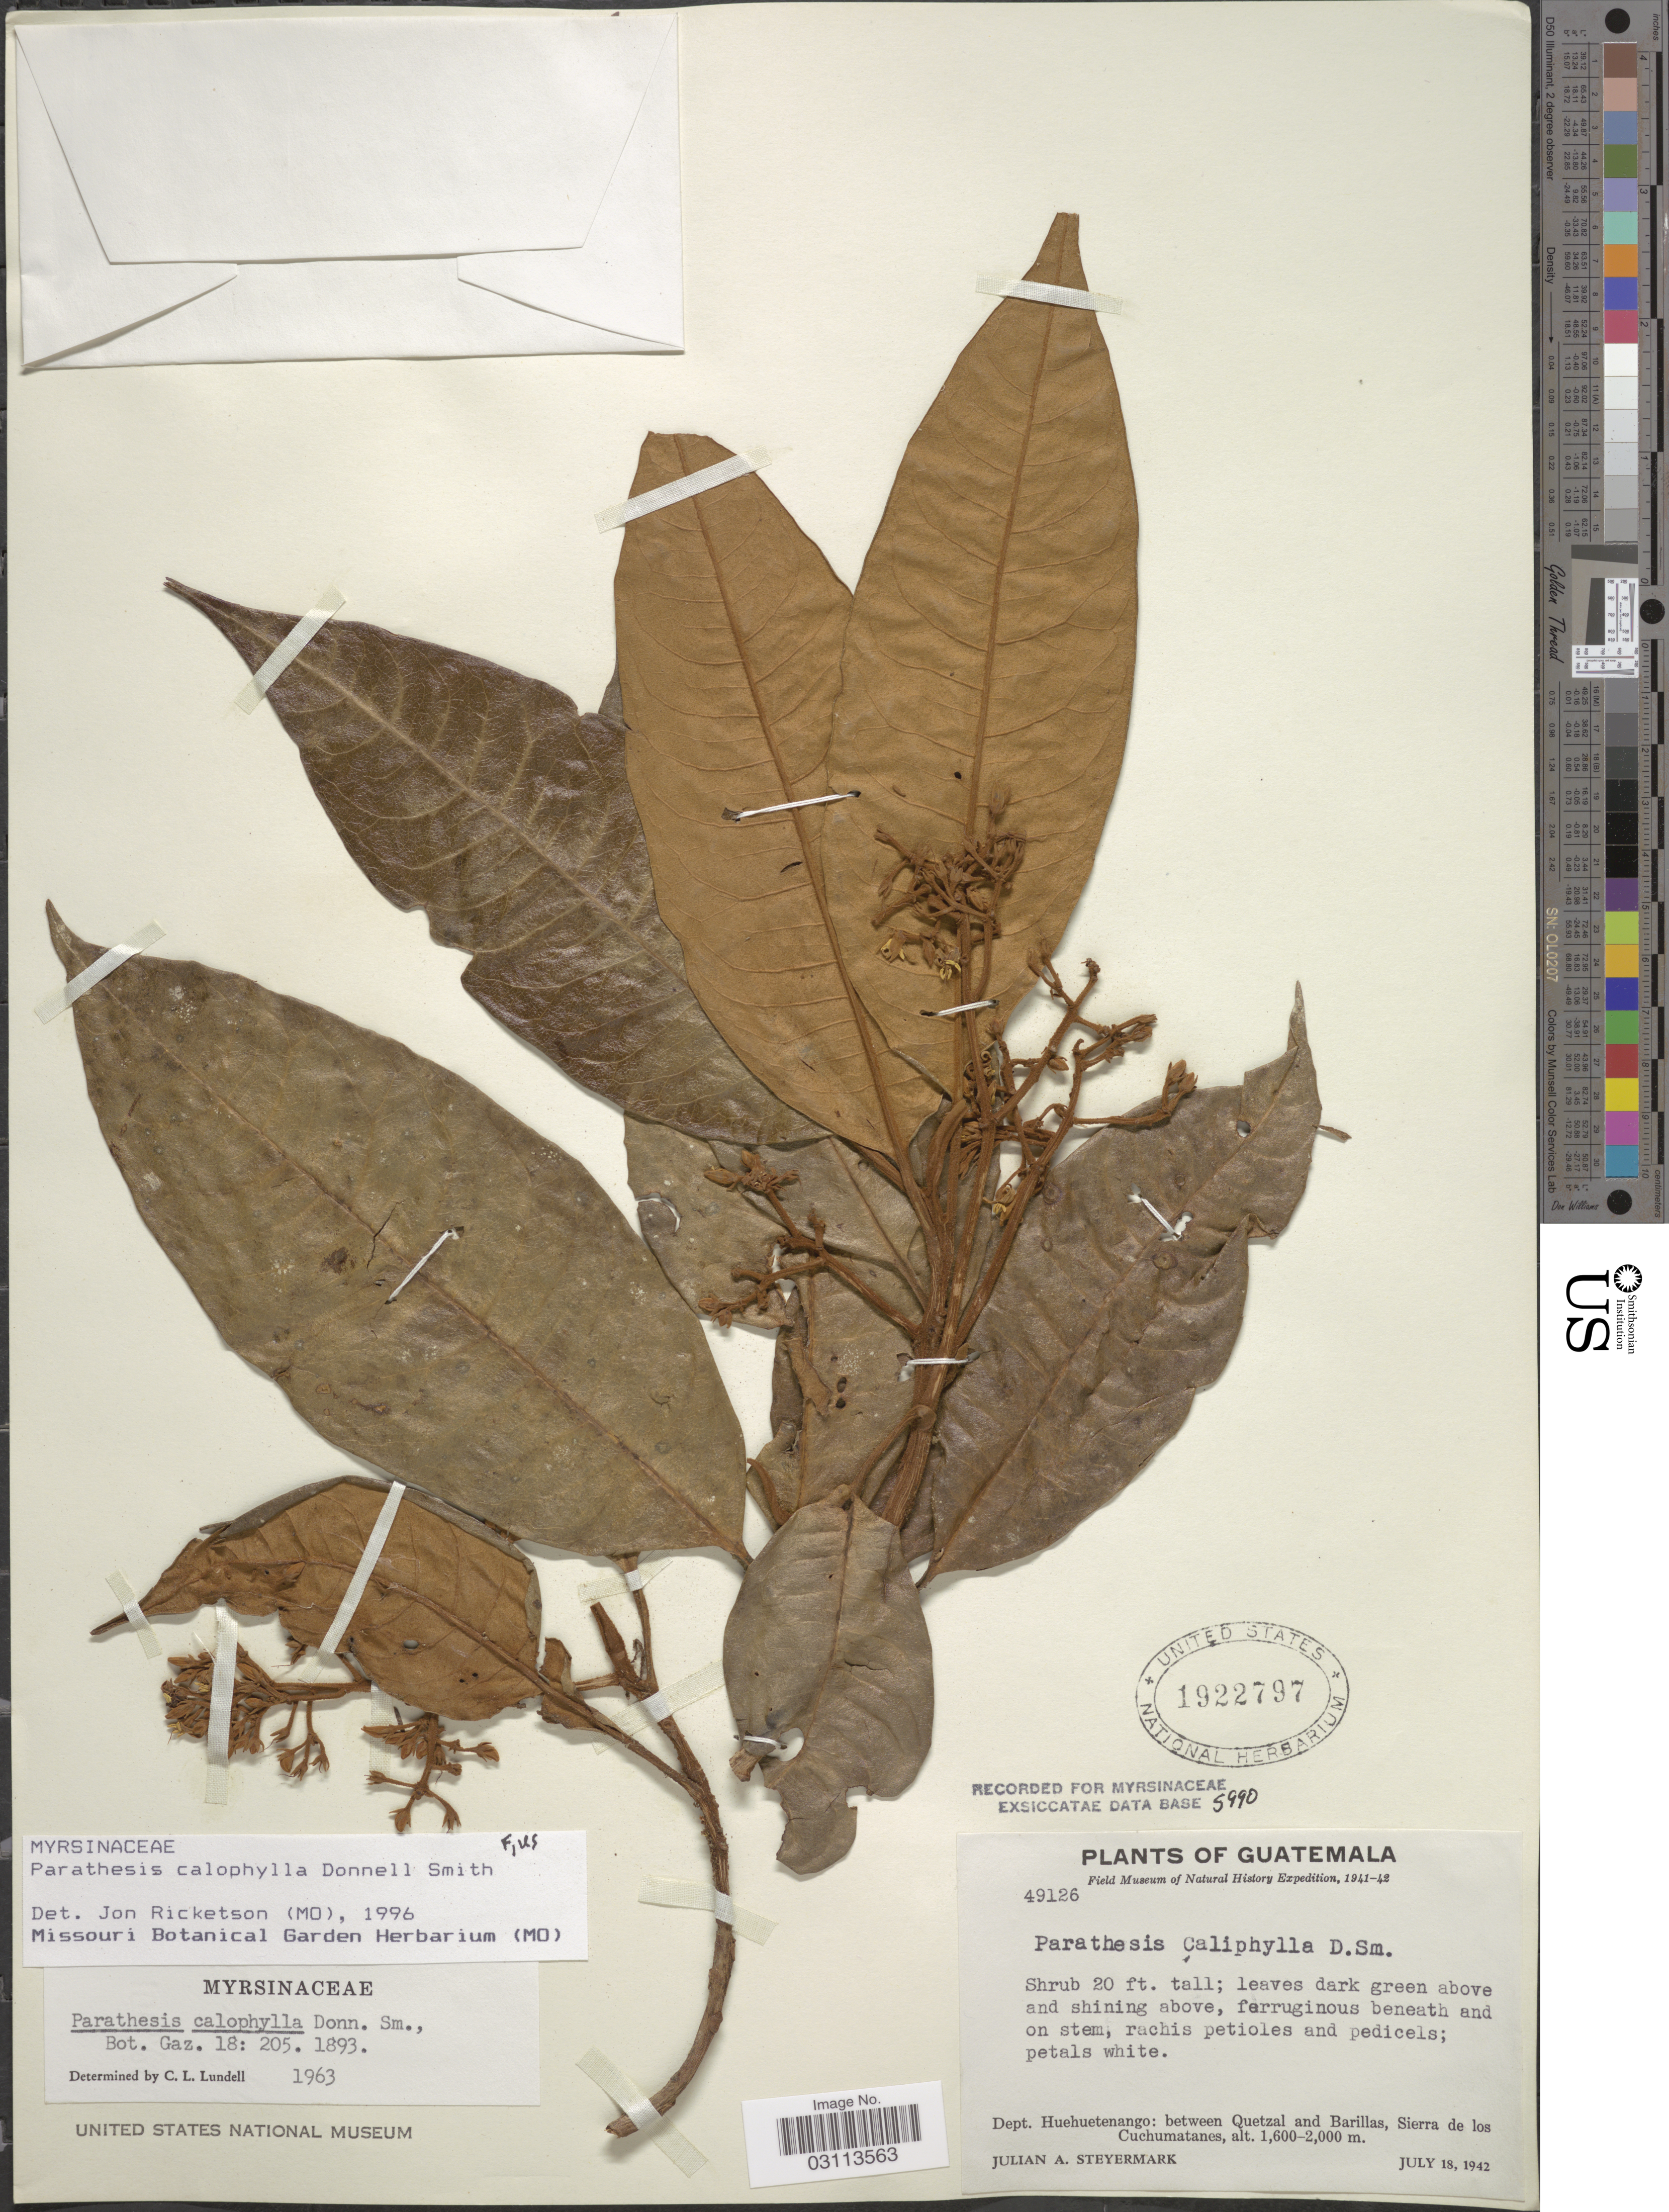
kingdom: Plantae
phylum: Tracheophyta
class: Magnoliopsida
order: Ericales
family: Primulaceae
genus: Parathesis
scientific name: Parathesis calophylla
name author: Donn. Sm.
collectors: J. Steyermark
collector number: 49126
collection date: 1942-07-18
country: Guatemala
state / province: Huehuetenango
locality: Dept. Huehuetenango: between Quetzal and Barillas, Sierra de los Cuchumatanes.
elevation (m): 1600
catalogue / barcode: US 1922797